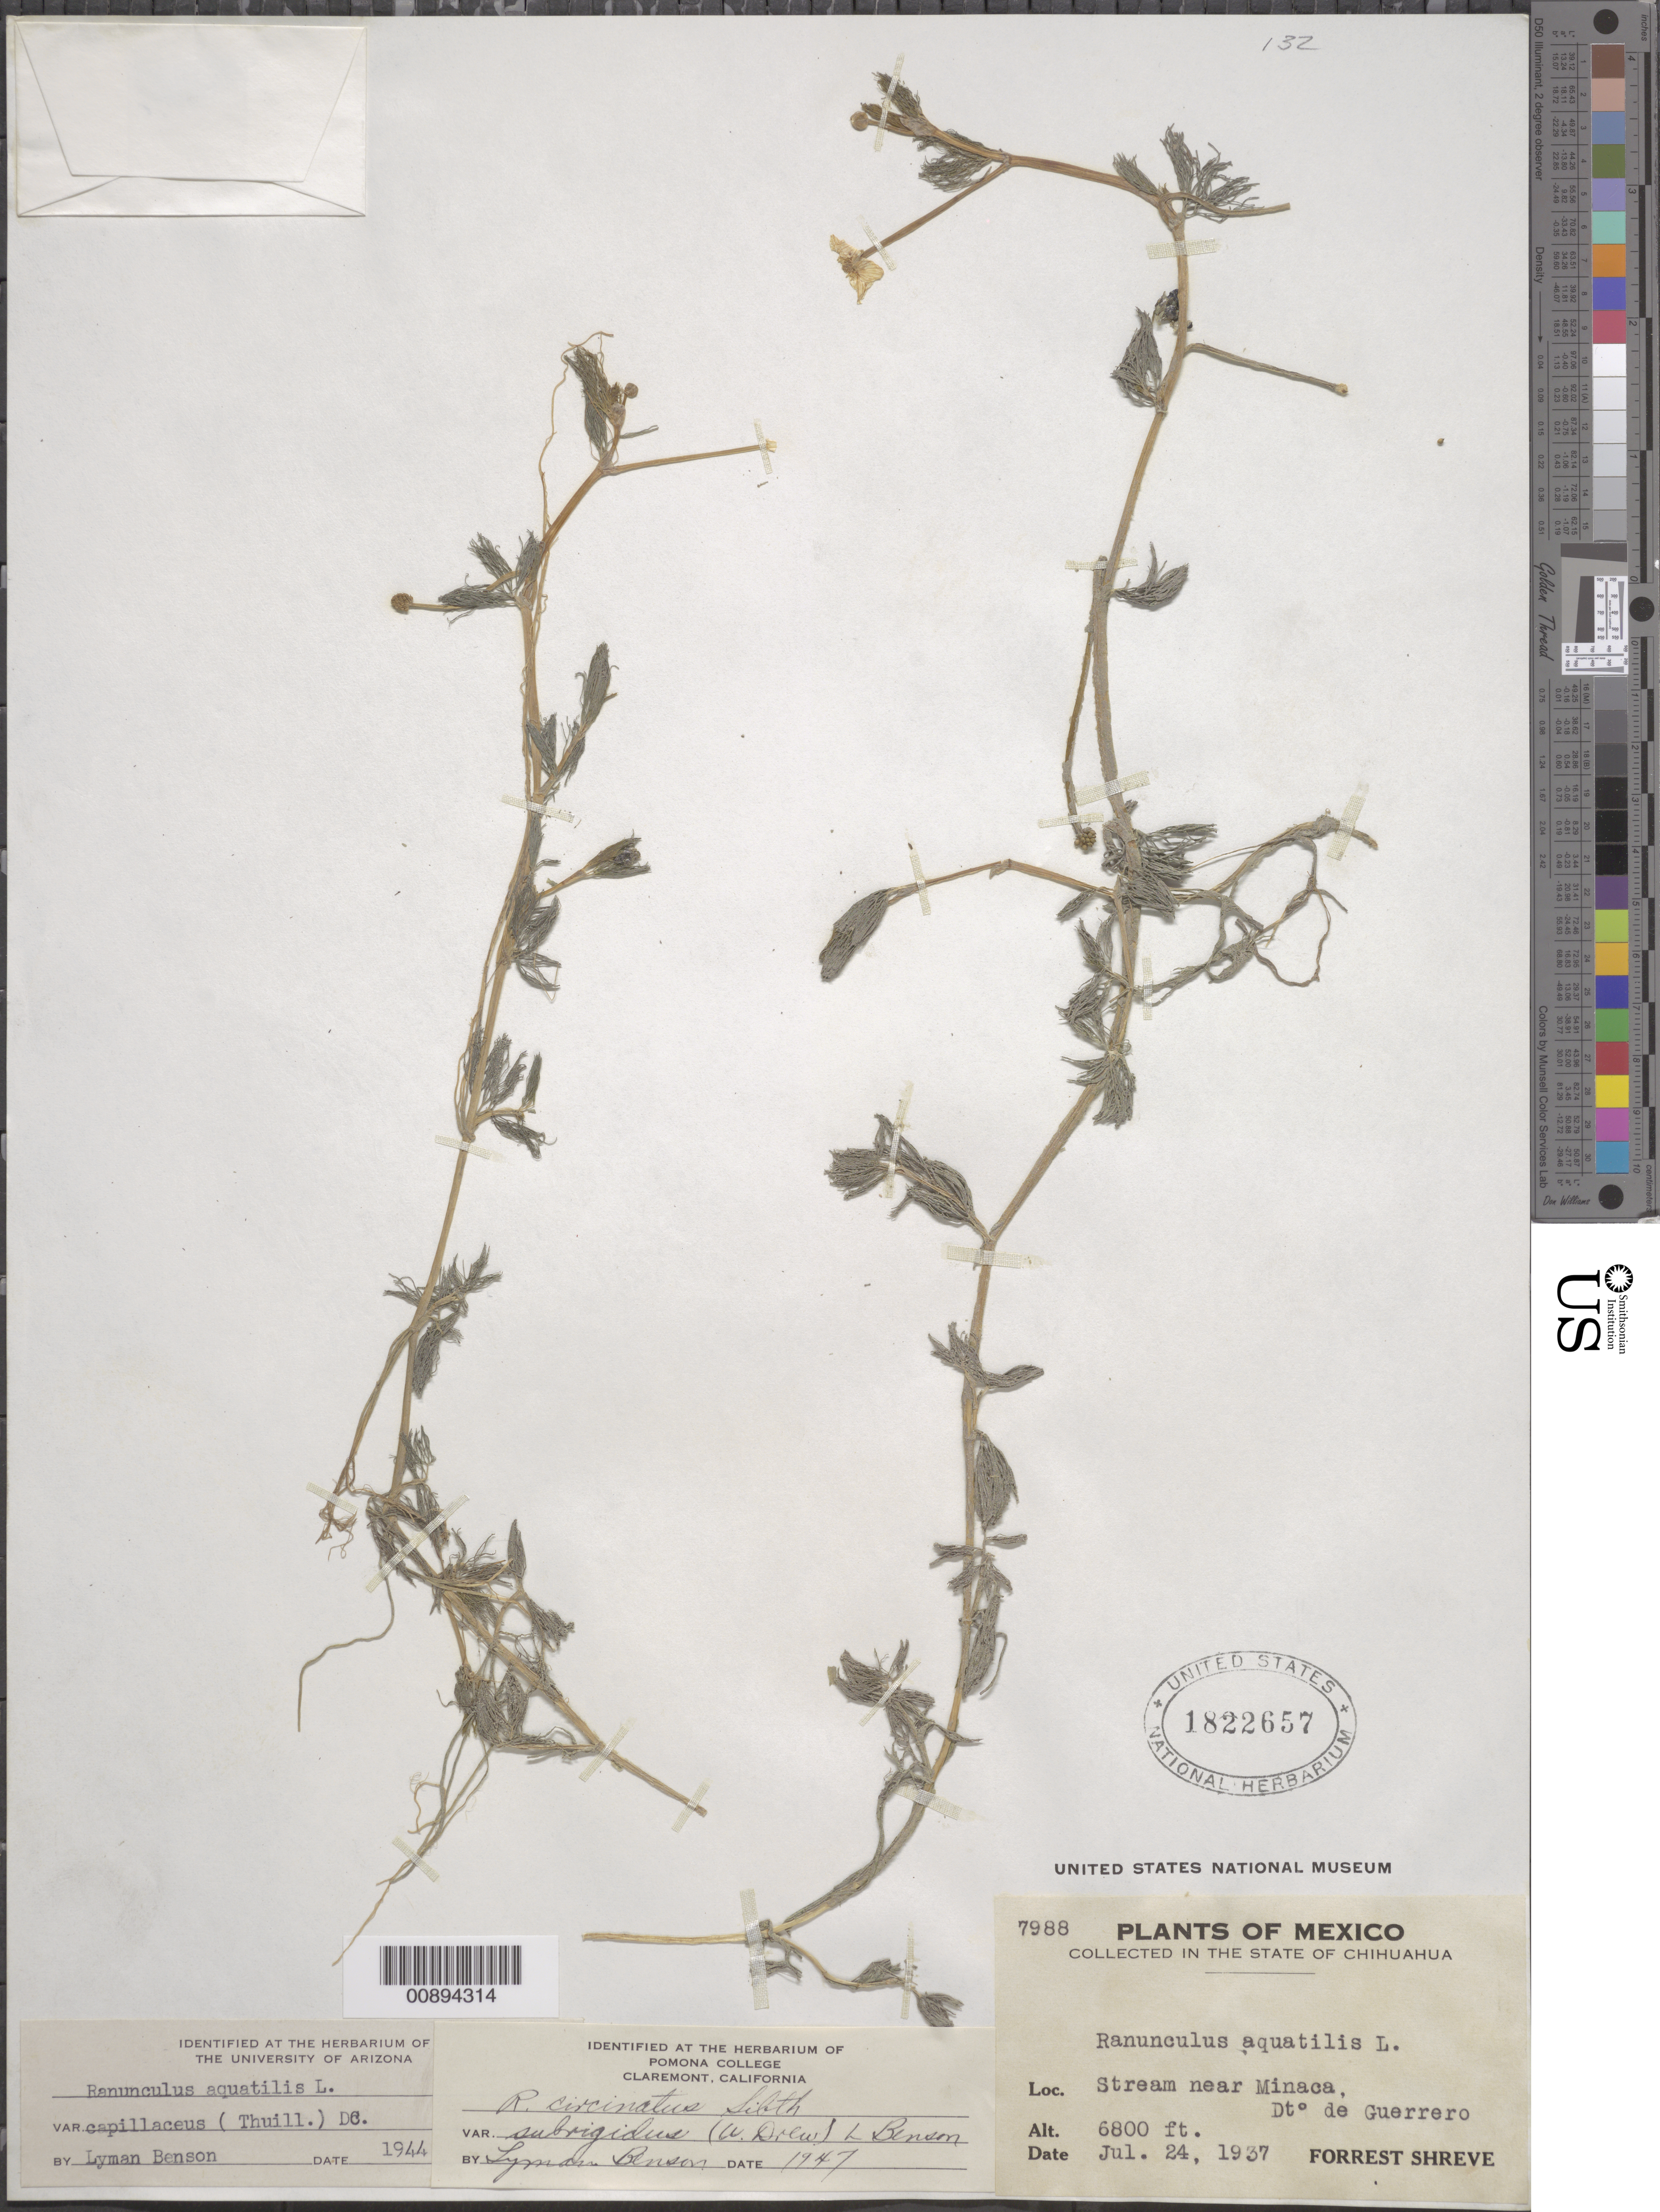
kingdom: Plantae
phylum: Tracheophyta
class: Magnoliopsida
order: Ranunculales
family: Ranunculaceae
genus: Ranunculus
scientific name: Ranunculus aquatilis var. capillaceus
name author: (Thuill.) DC.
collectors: F. Shreve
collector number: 7988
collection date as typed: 24 Jul 1937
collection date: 1937-07-24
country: Mexico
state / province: Chihuahua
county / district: Guerrero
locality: Near Miñaca, Dto. Guerrero, Chihuahua.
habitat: Stream.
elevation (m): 2073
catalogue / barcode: US 1822657